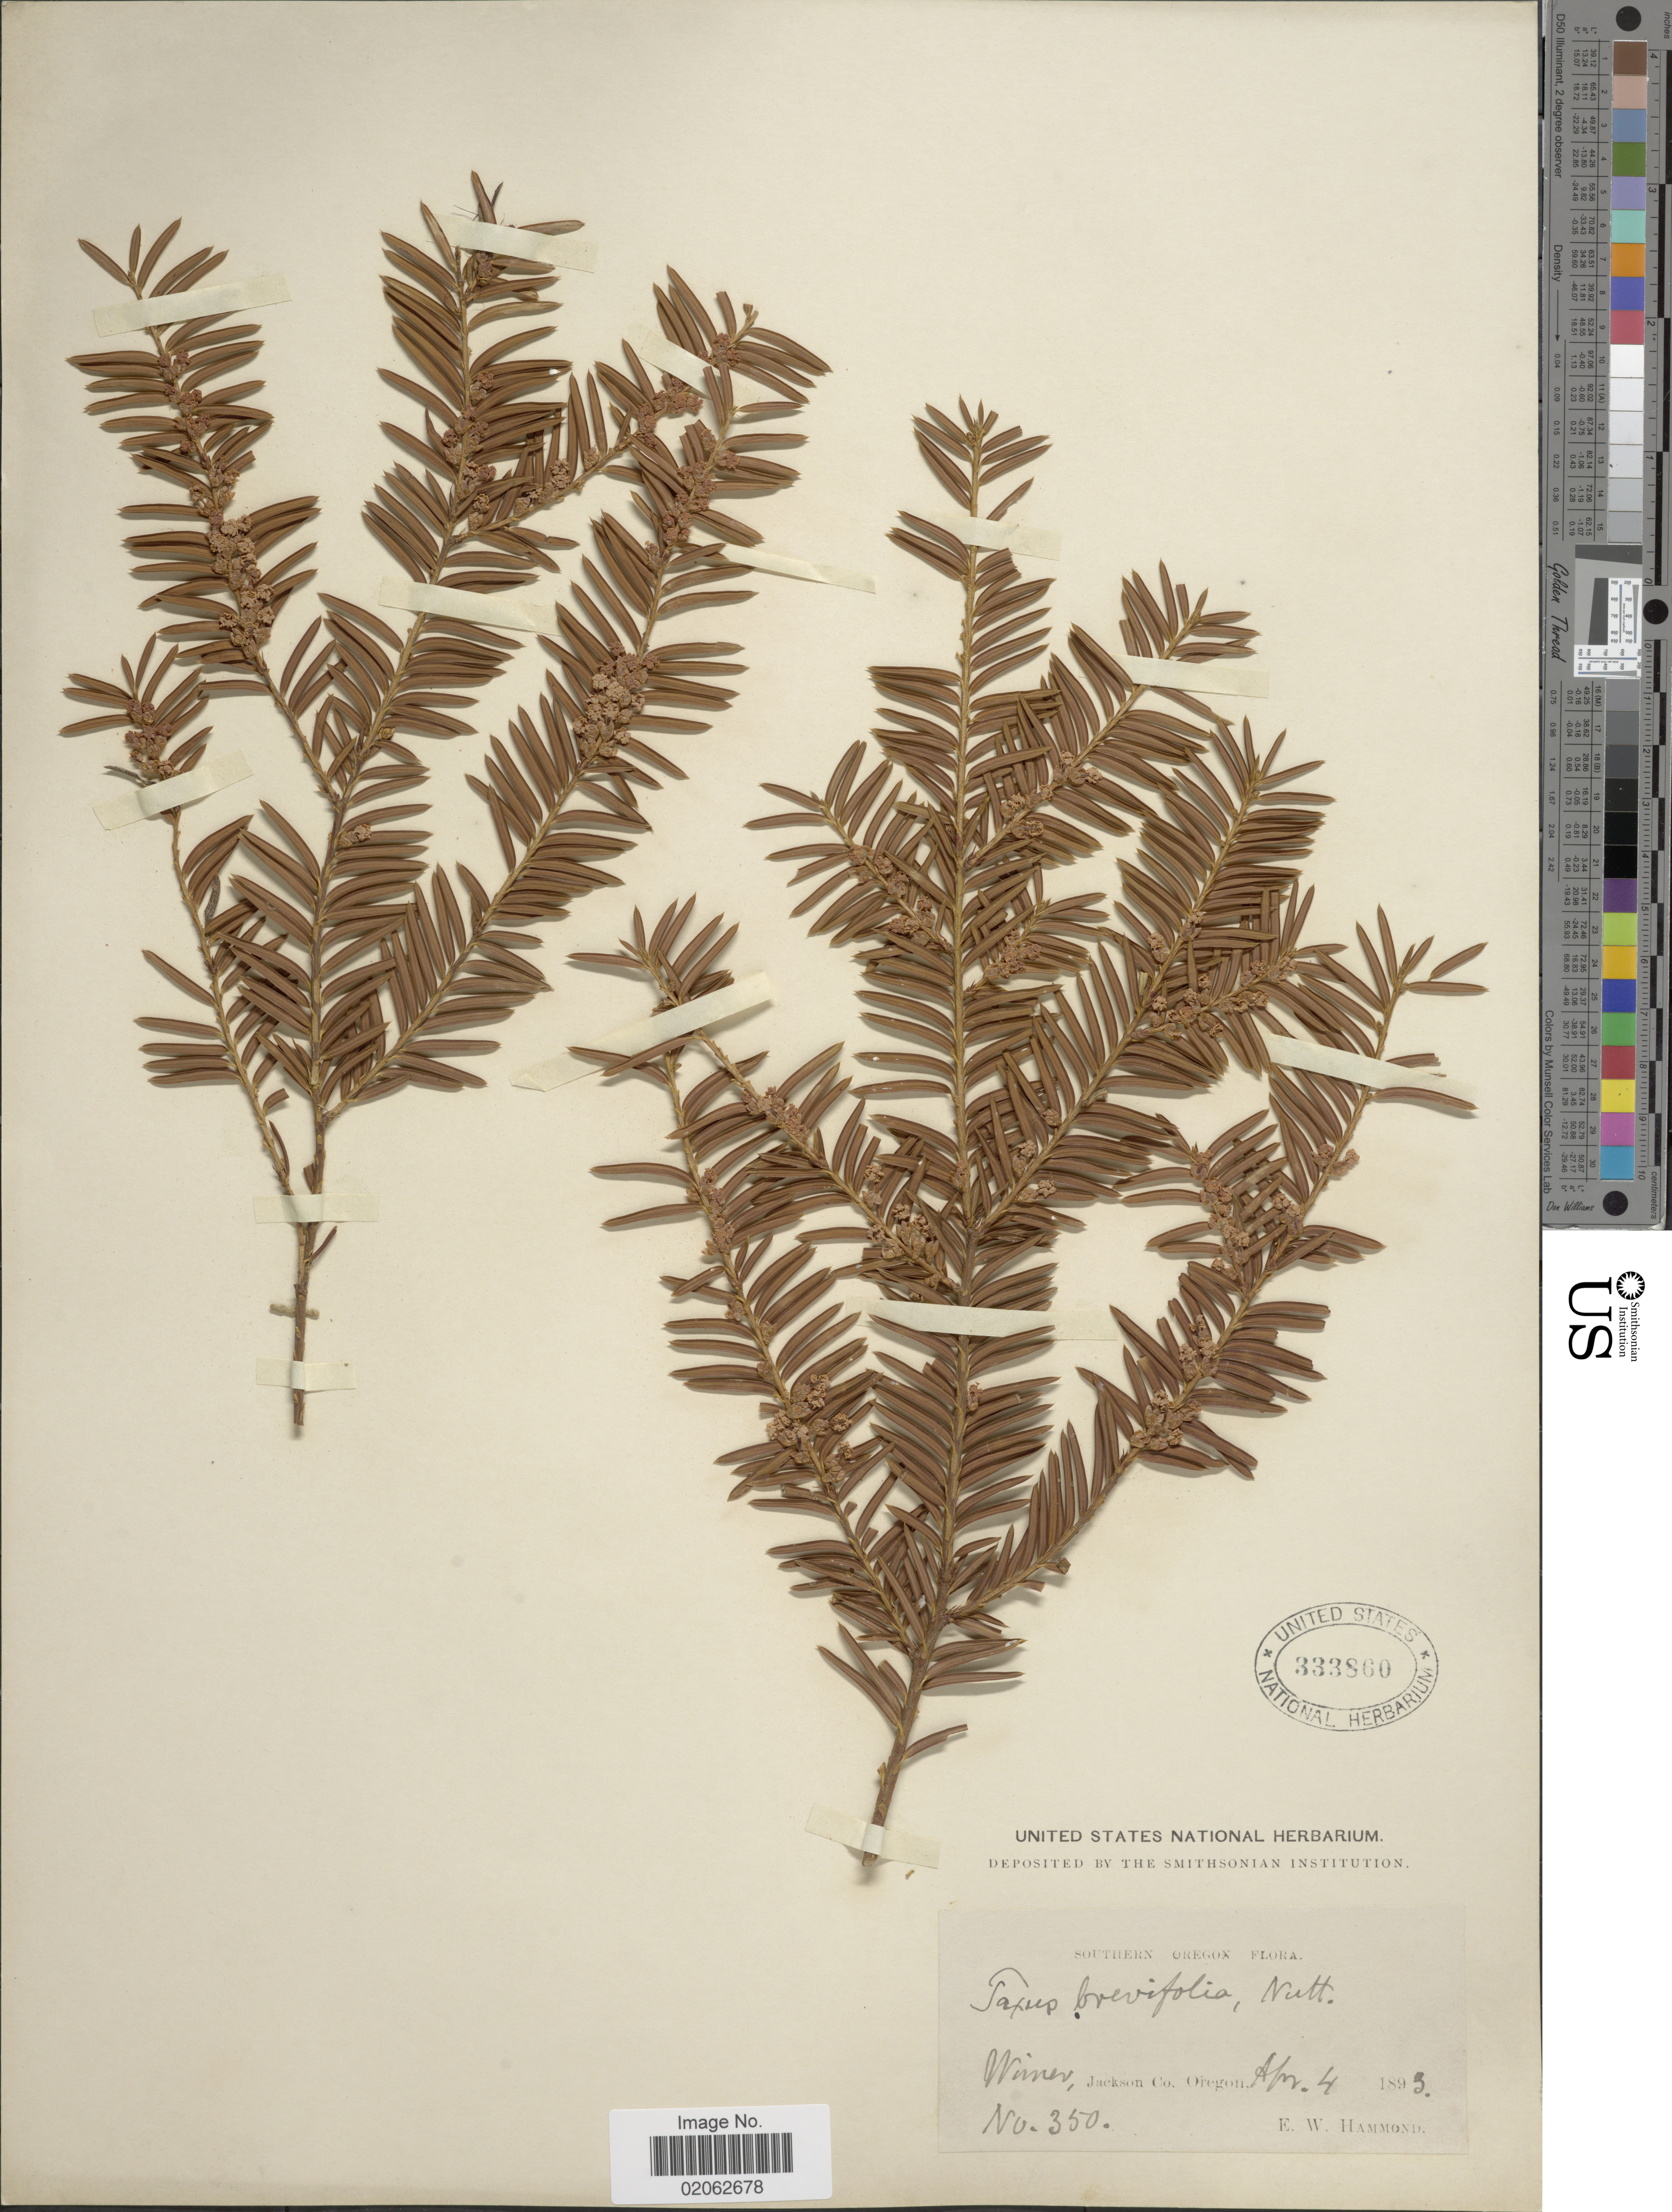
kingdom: Plantae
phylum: Tracheophyta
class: Pinopsida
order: Pinales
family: Taxaceae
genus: Taxus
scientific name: Taxus brevifolia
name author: Nutt.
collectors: E. Hammond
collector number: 350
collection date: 1893-04-04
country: United States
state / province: Oregon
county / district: Jackson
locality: Southern Oregon, Jackson Co., Oregon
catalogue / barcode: US 333860